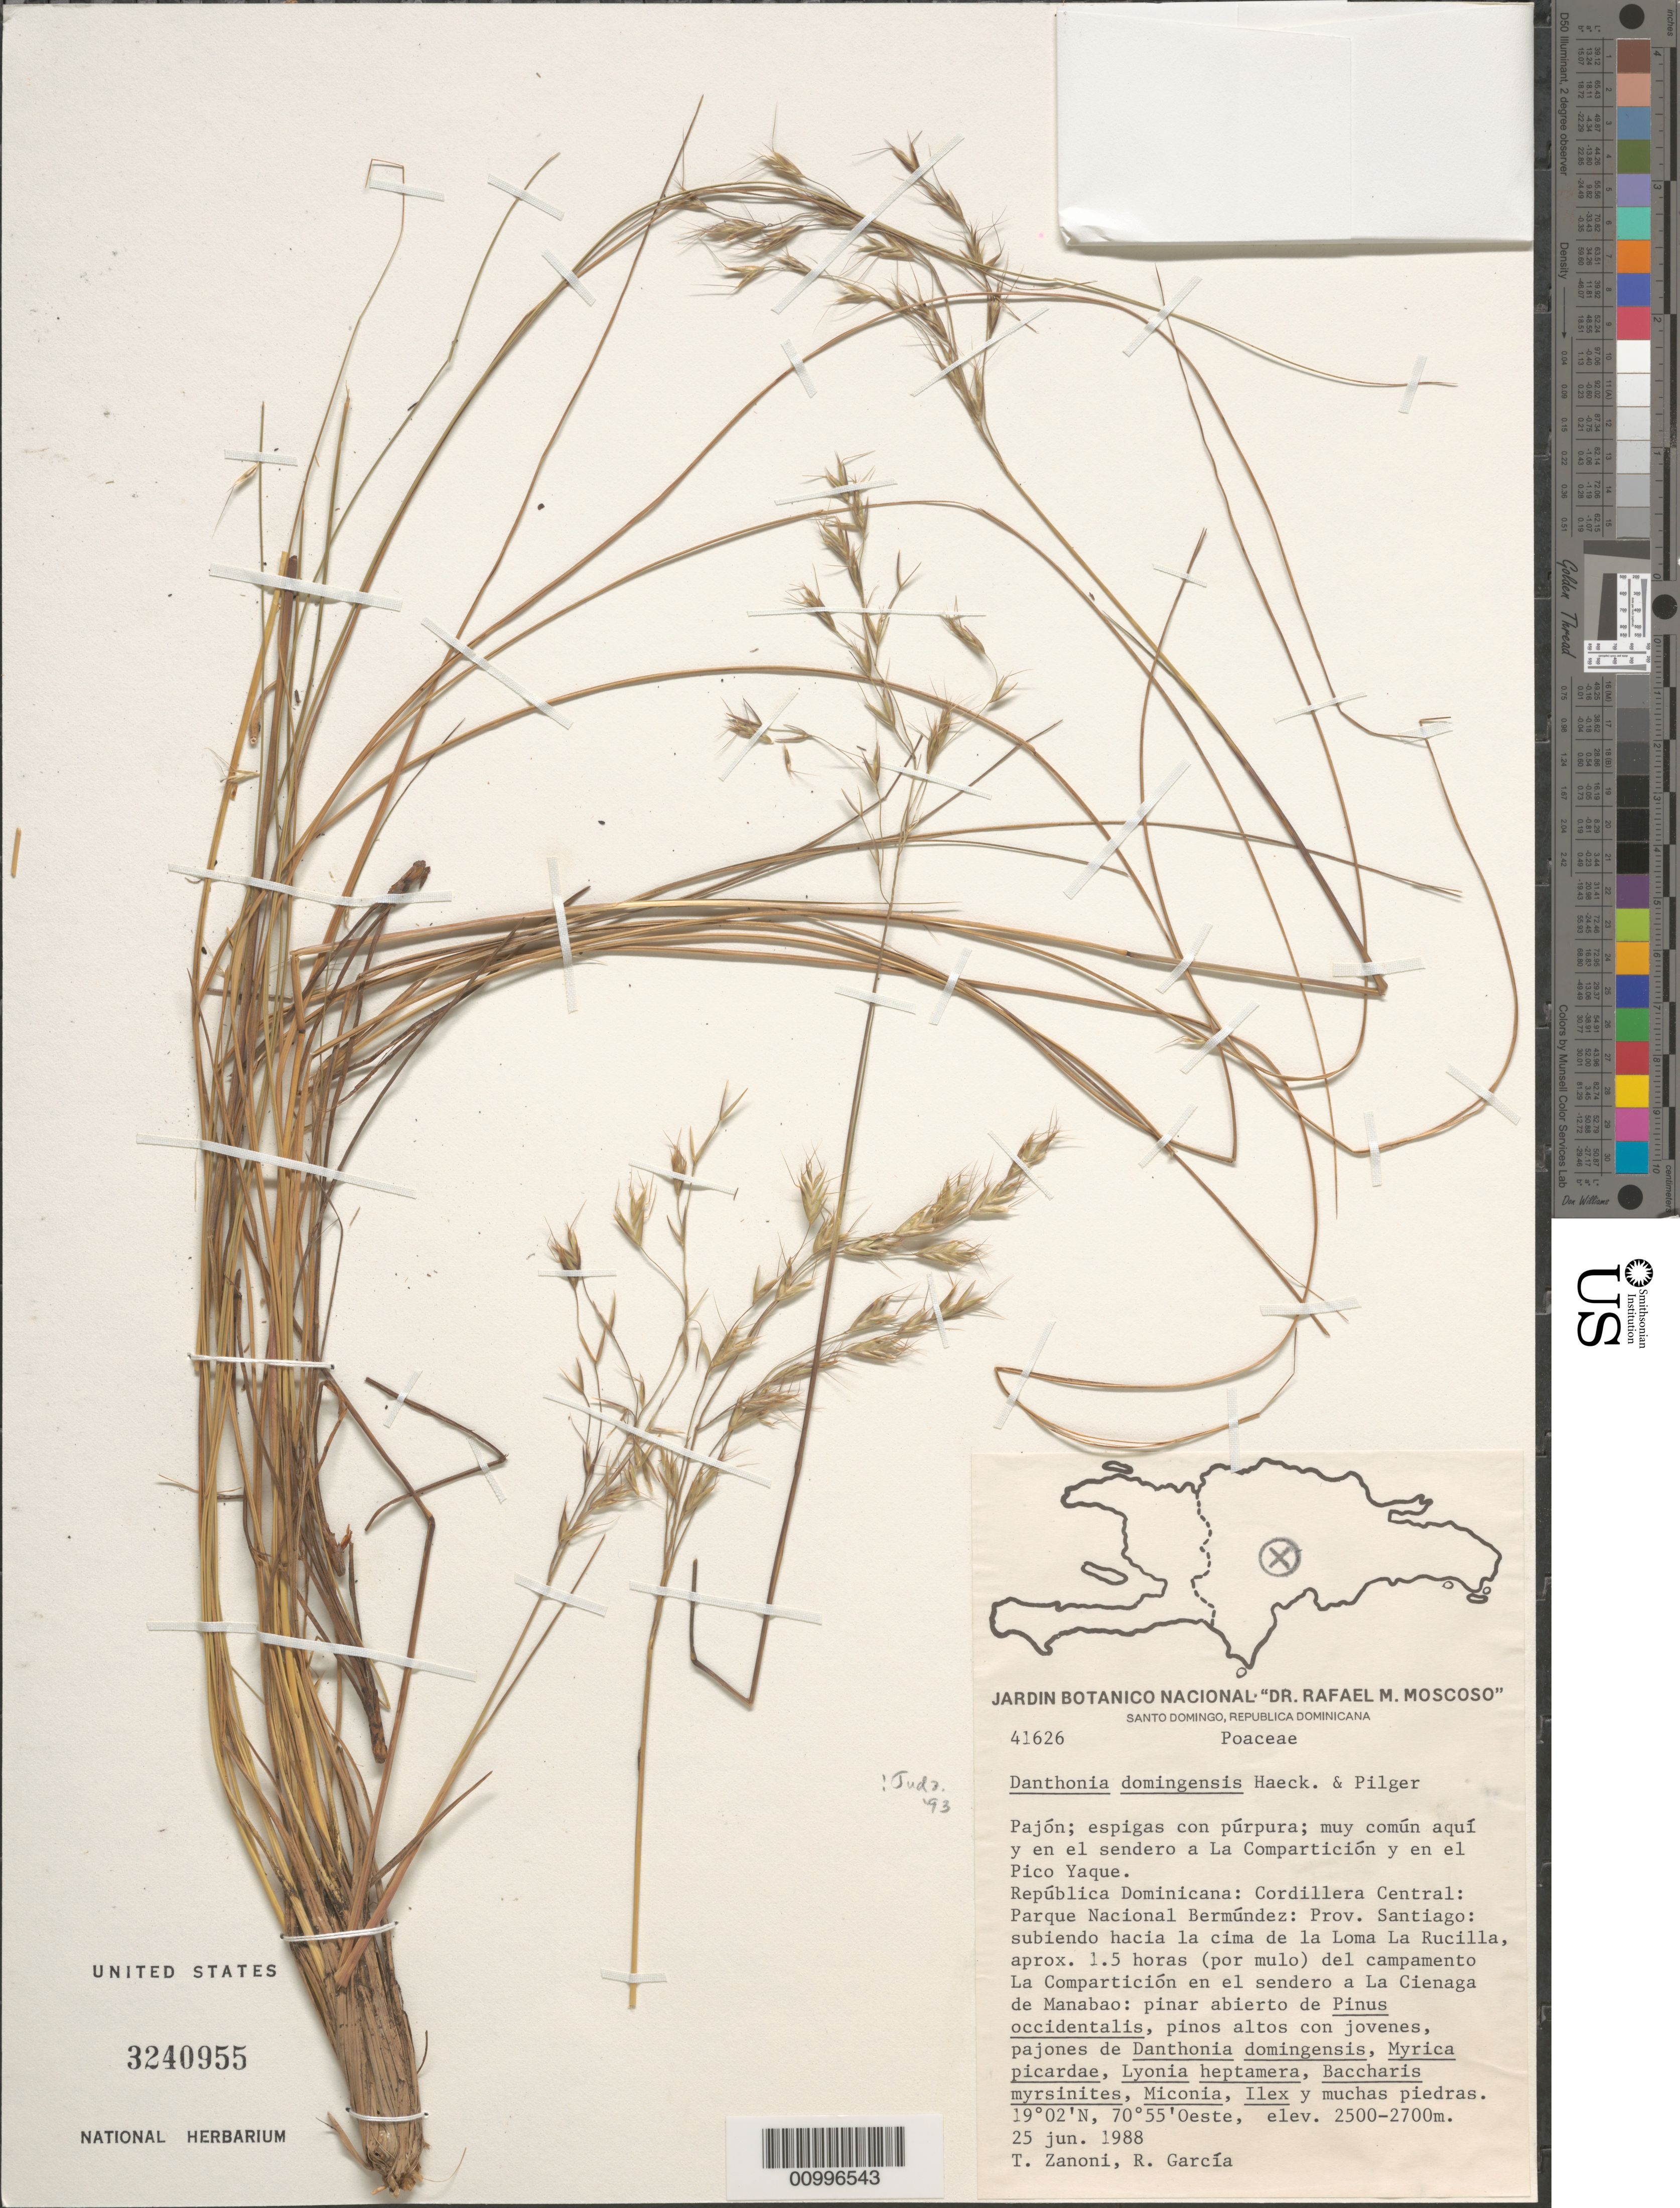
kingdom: Plantae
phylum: Tracheophyta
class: Liliopsida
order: Poales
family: Poaceae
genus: Dactyloctenium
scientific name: Dactyloctenium aegyptium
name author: (L.) Willd.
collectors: T. A. Zanoni & R. G. García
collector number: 41626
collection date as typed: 25 Jun 1988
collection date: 1988-06-25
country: Dominican Republic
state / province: Santiago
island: Hispaniola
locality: Cordillera Central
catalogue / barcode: US 3240955